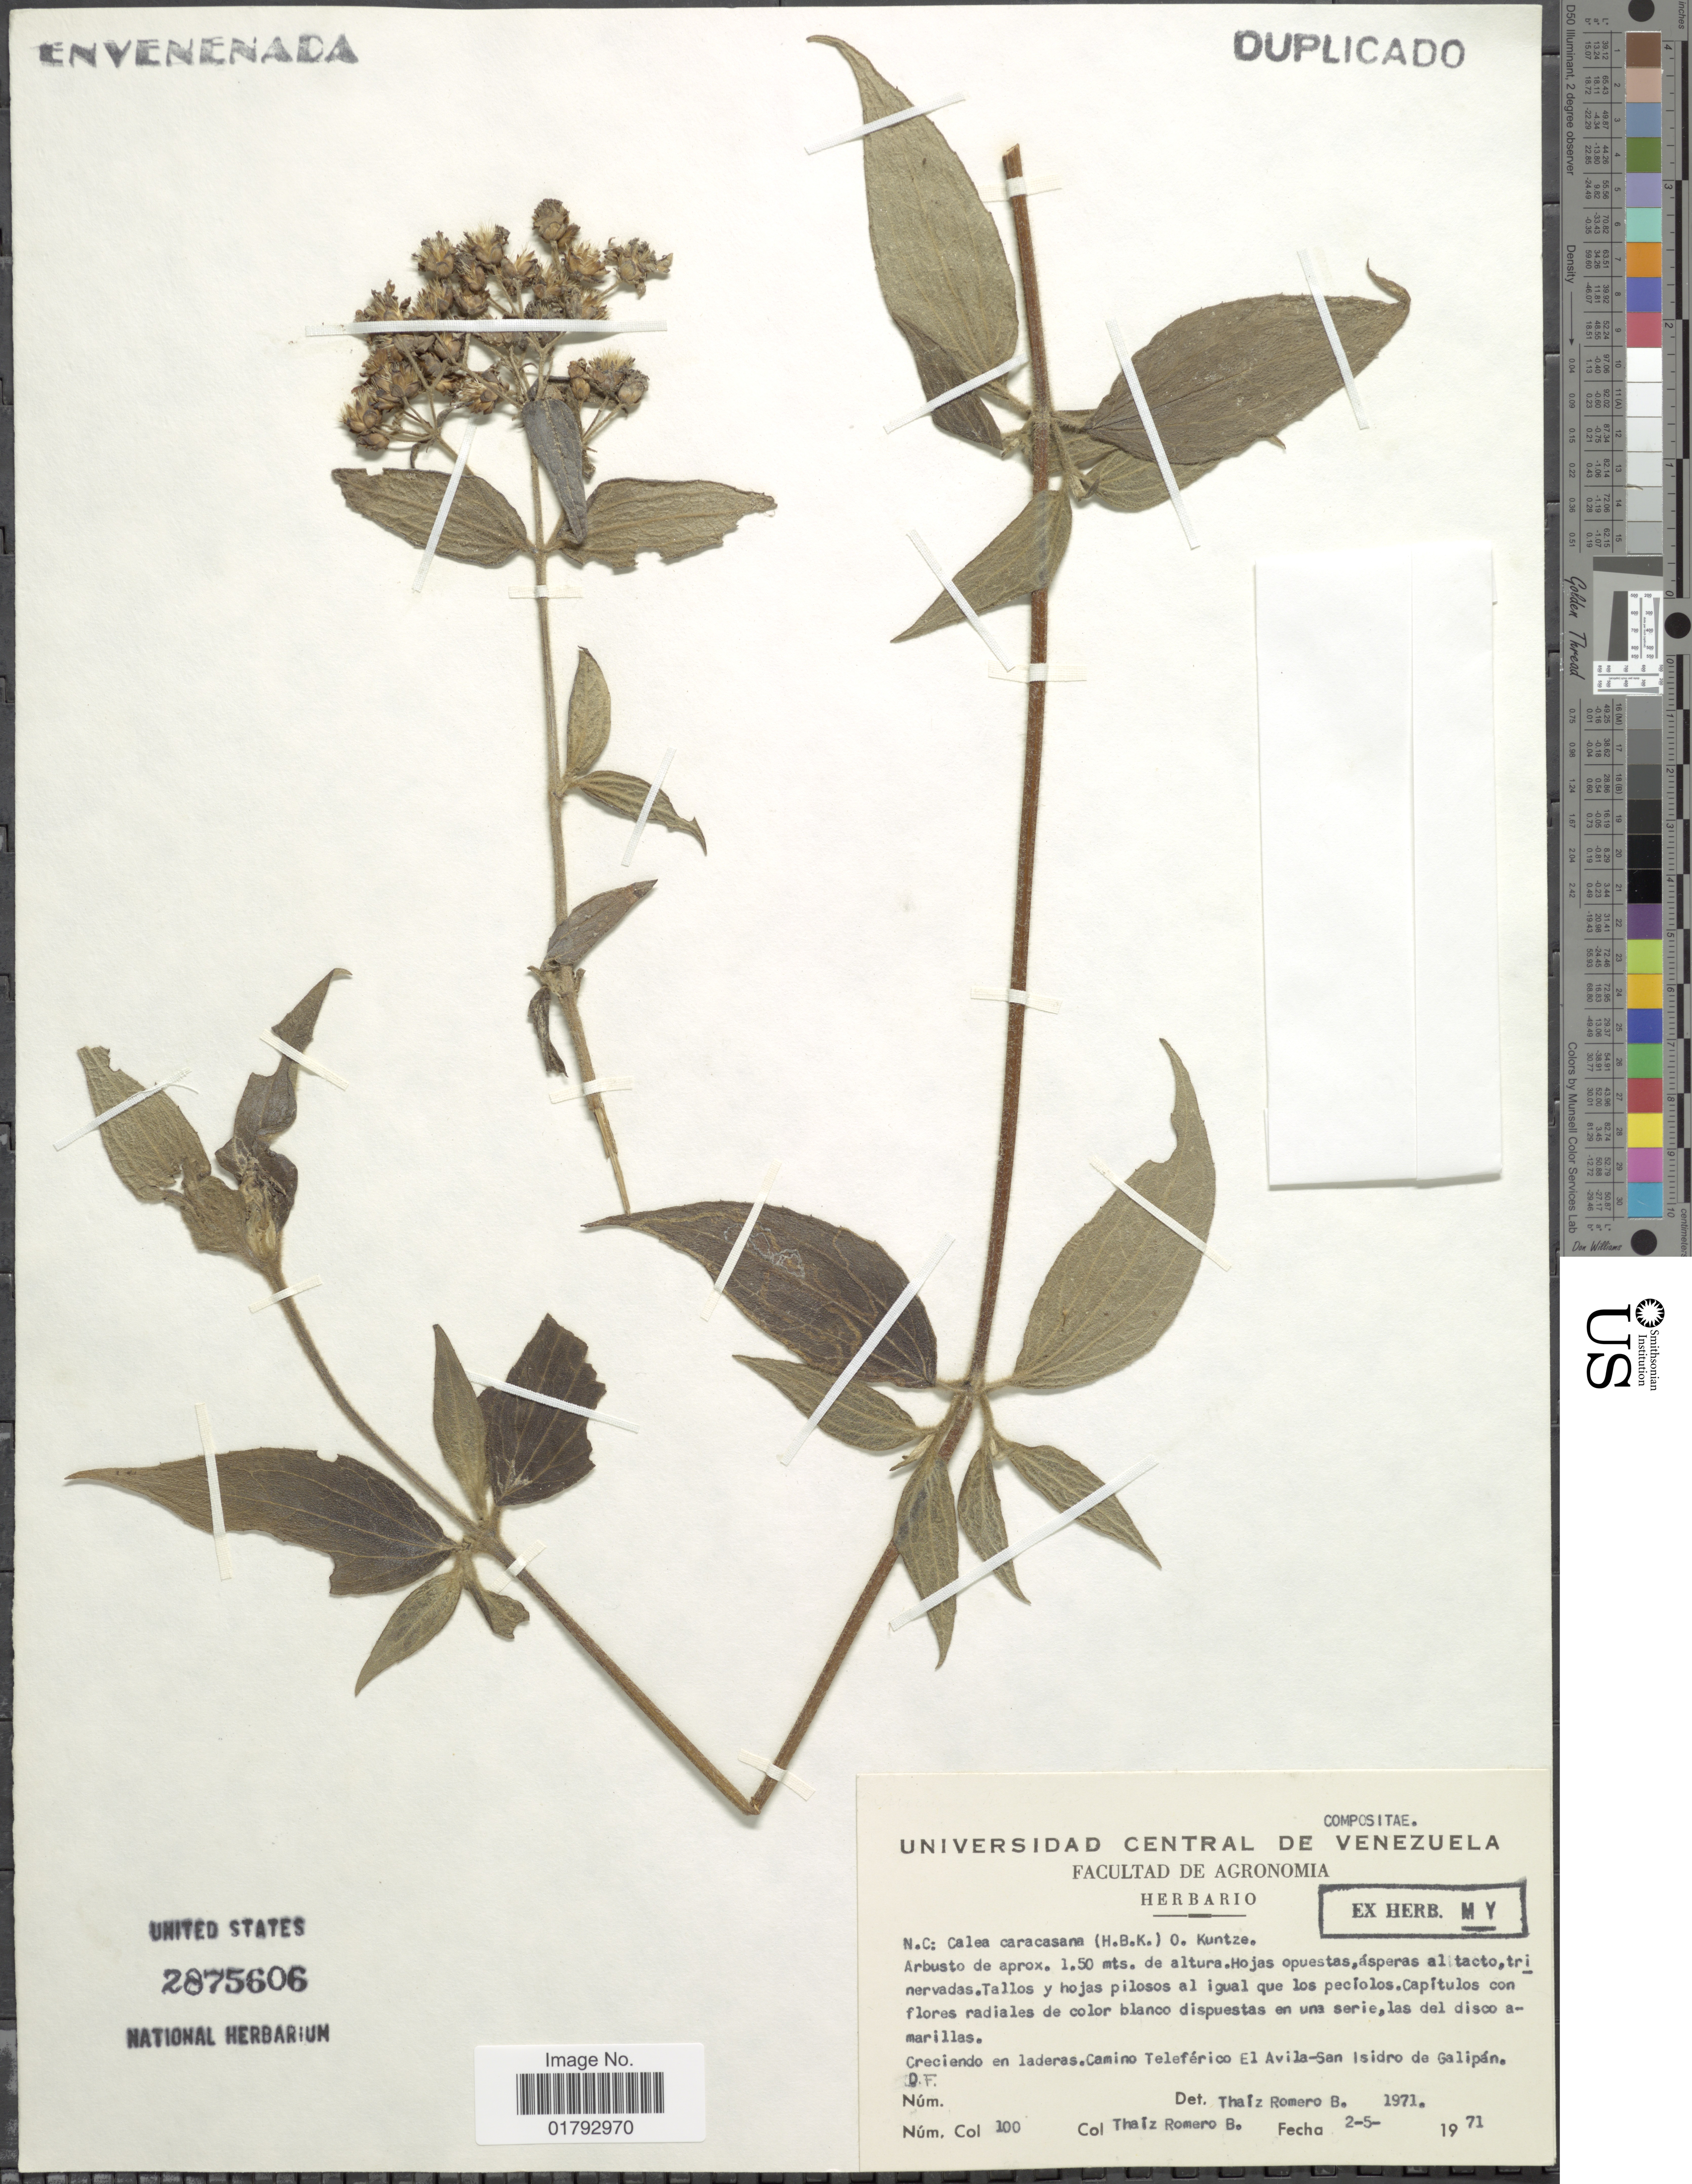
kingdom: Plantae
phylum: Tracheophyta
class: Magnoliopsida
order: Asterales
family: Asteraceae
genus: Alloispermum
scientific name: Alloispermum caracasanum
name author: (Kunth) H. Rob.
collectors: T. Romero B.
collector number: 100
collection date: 1971-05-02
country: Venezuela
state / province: Miranda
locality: Creciendo en laderas. Camino Teleferico El Avila-San Isidoro de Galipan.D. F.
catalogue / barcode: US 2875606